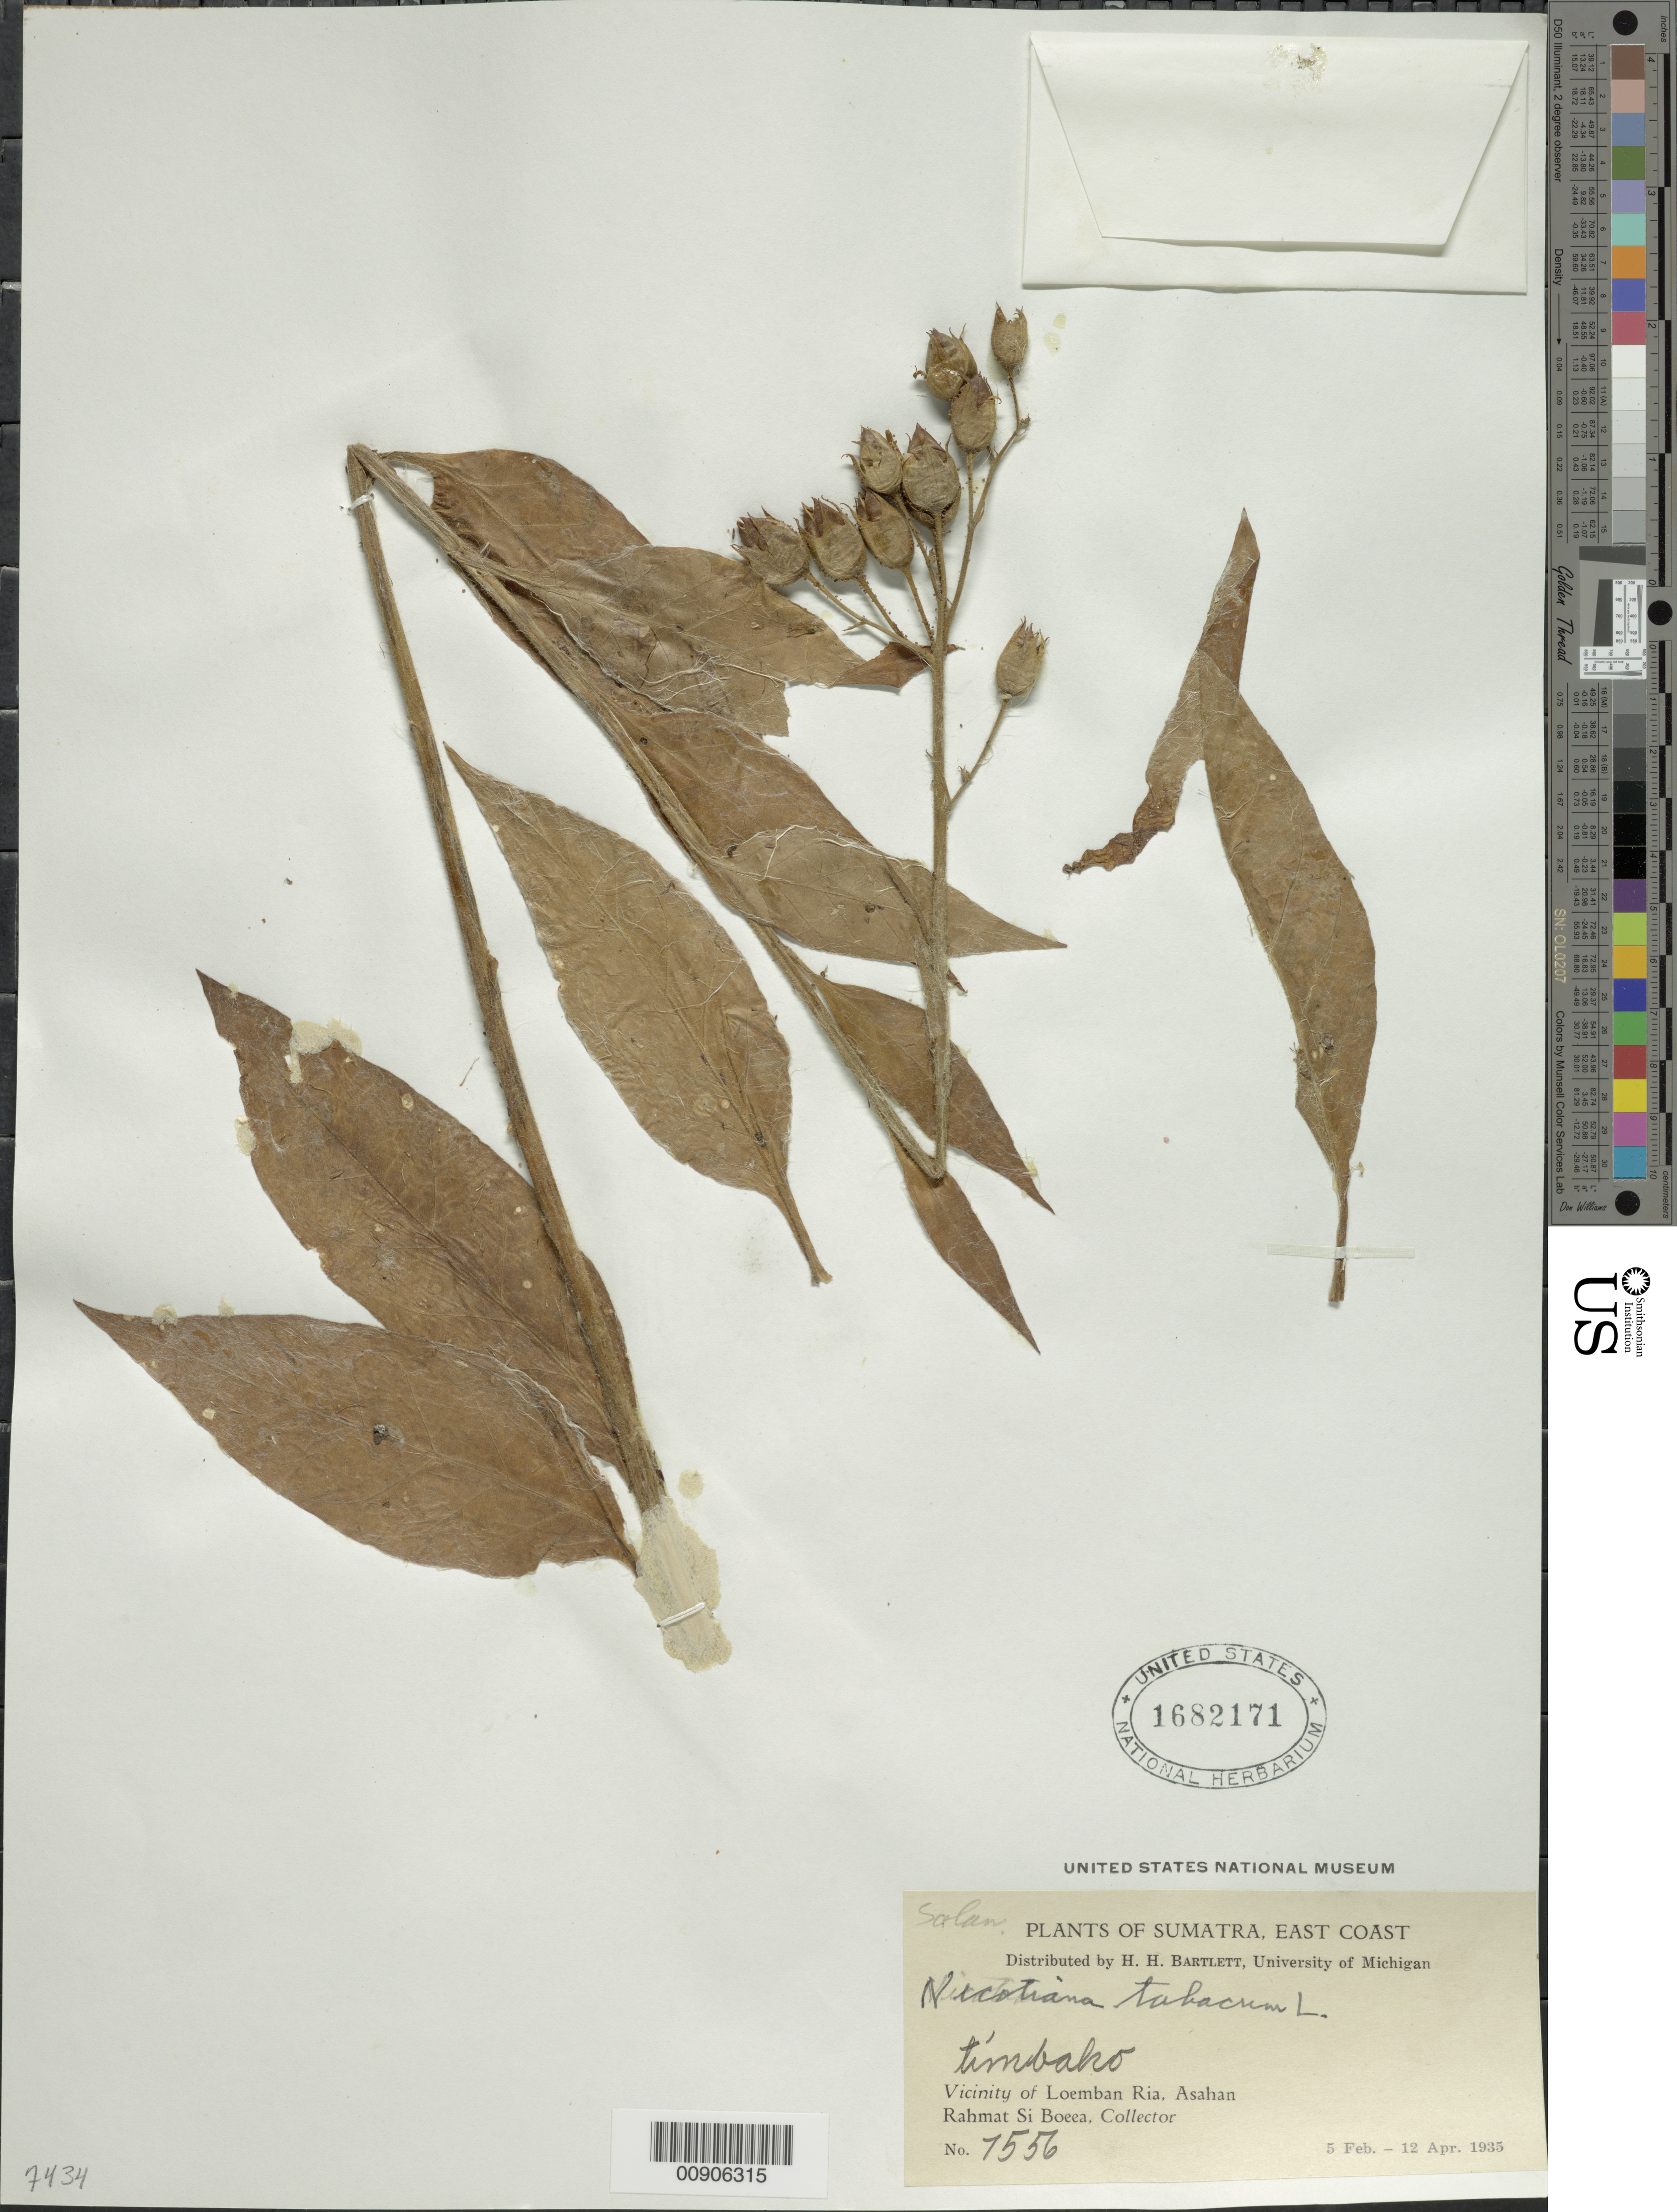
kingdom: Plantae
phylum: Tracheophyta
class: Magnoliopsida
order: Solanales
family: Solanaceae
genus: Nicotiana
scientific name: Nicotiana tabacum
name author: L.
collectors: Rahmat Si Boeea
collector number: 7556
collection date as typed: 05 Feb 1935 to 12 Apr 1935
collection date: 1935-02-05/1935-04-12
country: Indonesia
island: Sumatra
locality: Vicinity of Loemban Ria, Asahan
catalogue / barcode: US 1682171